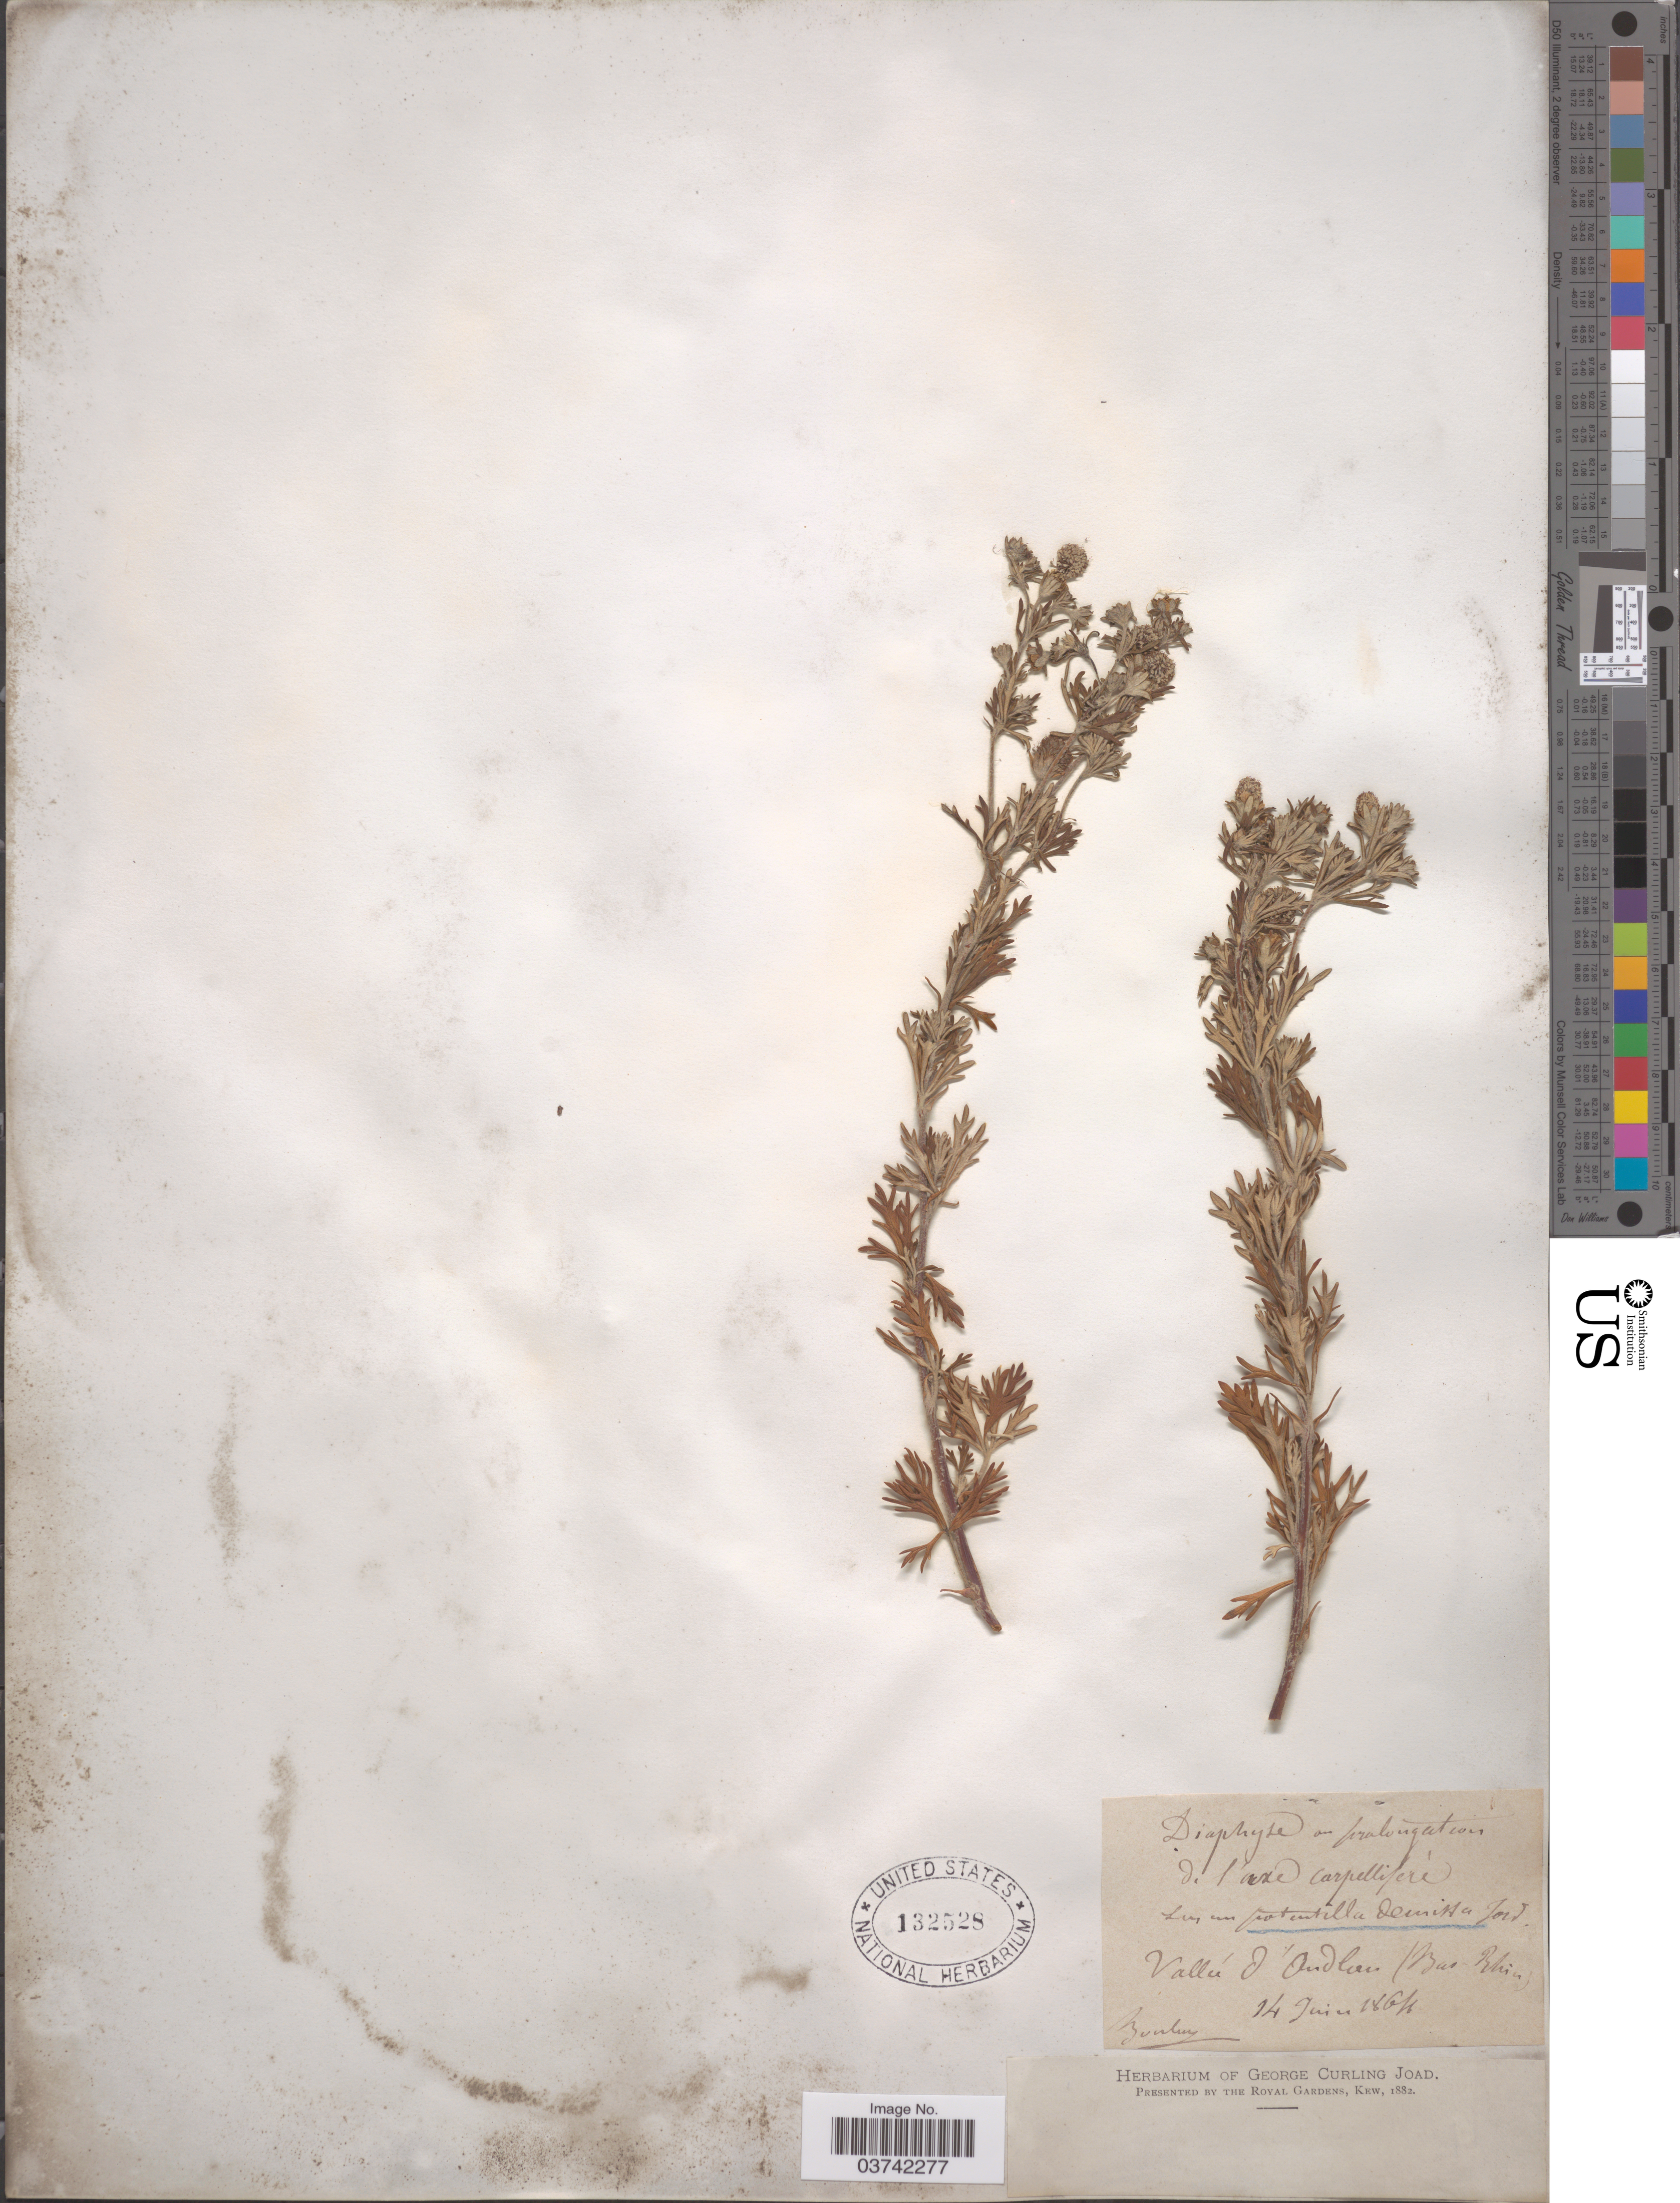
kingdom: Plantae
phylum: Tracheophyta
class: Magnoliopsida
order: Rosales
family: Rosaceae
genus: Potentilla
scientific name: Potentilla demissa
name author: Jord.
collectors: Boulay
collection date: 1864-06-14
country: France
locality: Vallée d'Andlau (Bas-Rhin).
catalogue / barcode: US 132528